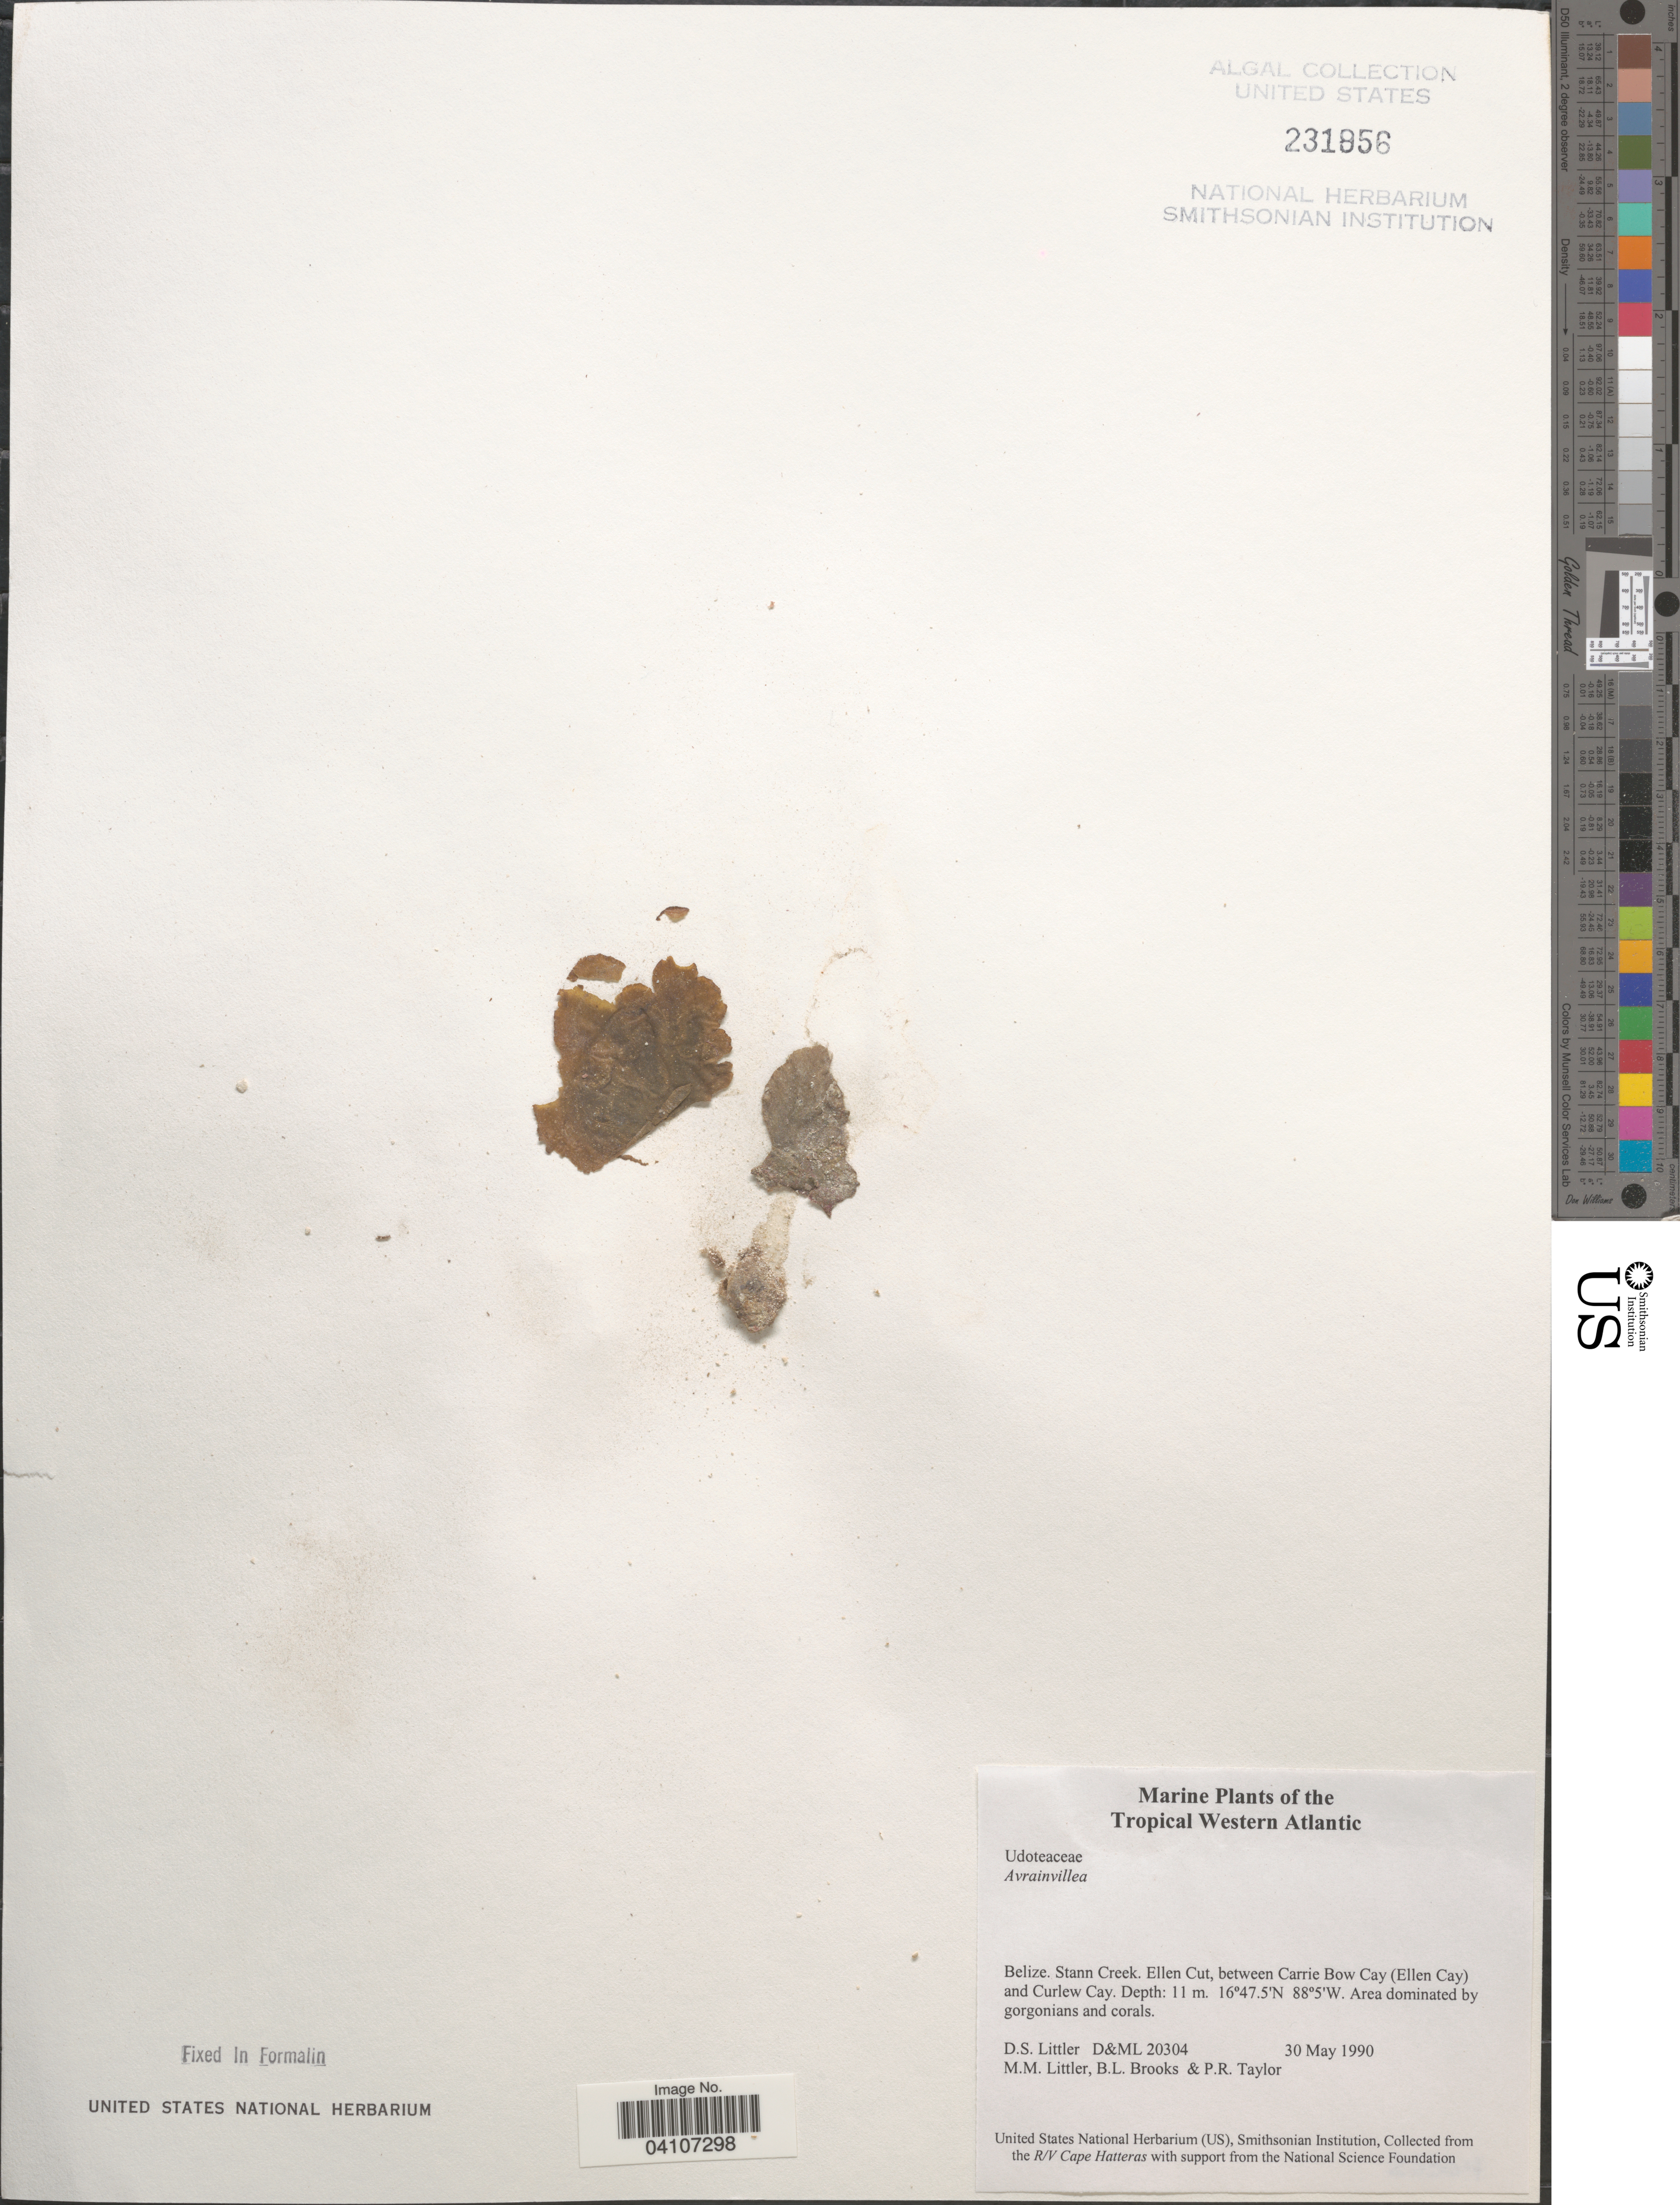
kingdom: Plantae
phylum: Chlorophyta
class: Ulvophyceae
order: Bryopsidales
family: Dichotomosiphonaceae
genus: Avrainvillea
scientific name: Avrainvillea sp.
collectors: D. S. Littler, B. Brooks & P. R. Taylor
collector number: D&ML20304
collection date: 1990-05-30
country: Belize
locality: Tropical Western Atlantic. Stann Creek. Ellen Cut, between Carrie Bow Cay (Ellen Cay) and Curlew Cay.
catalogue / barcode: US 231956